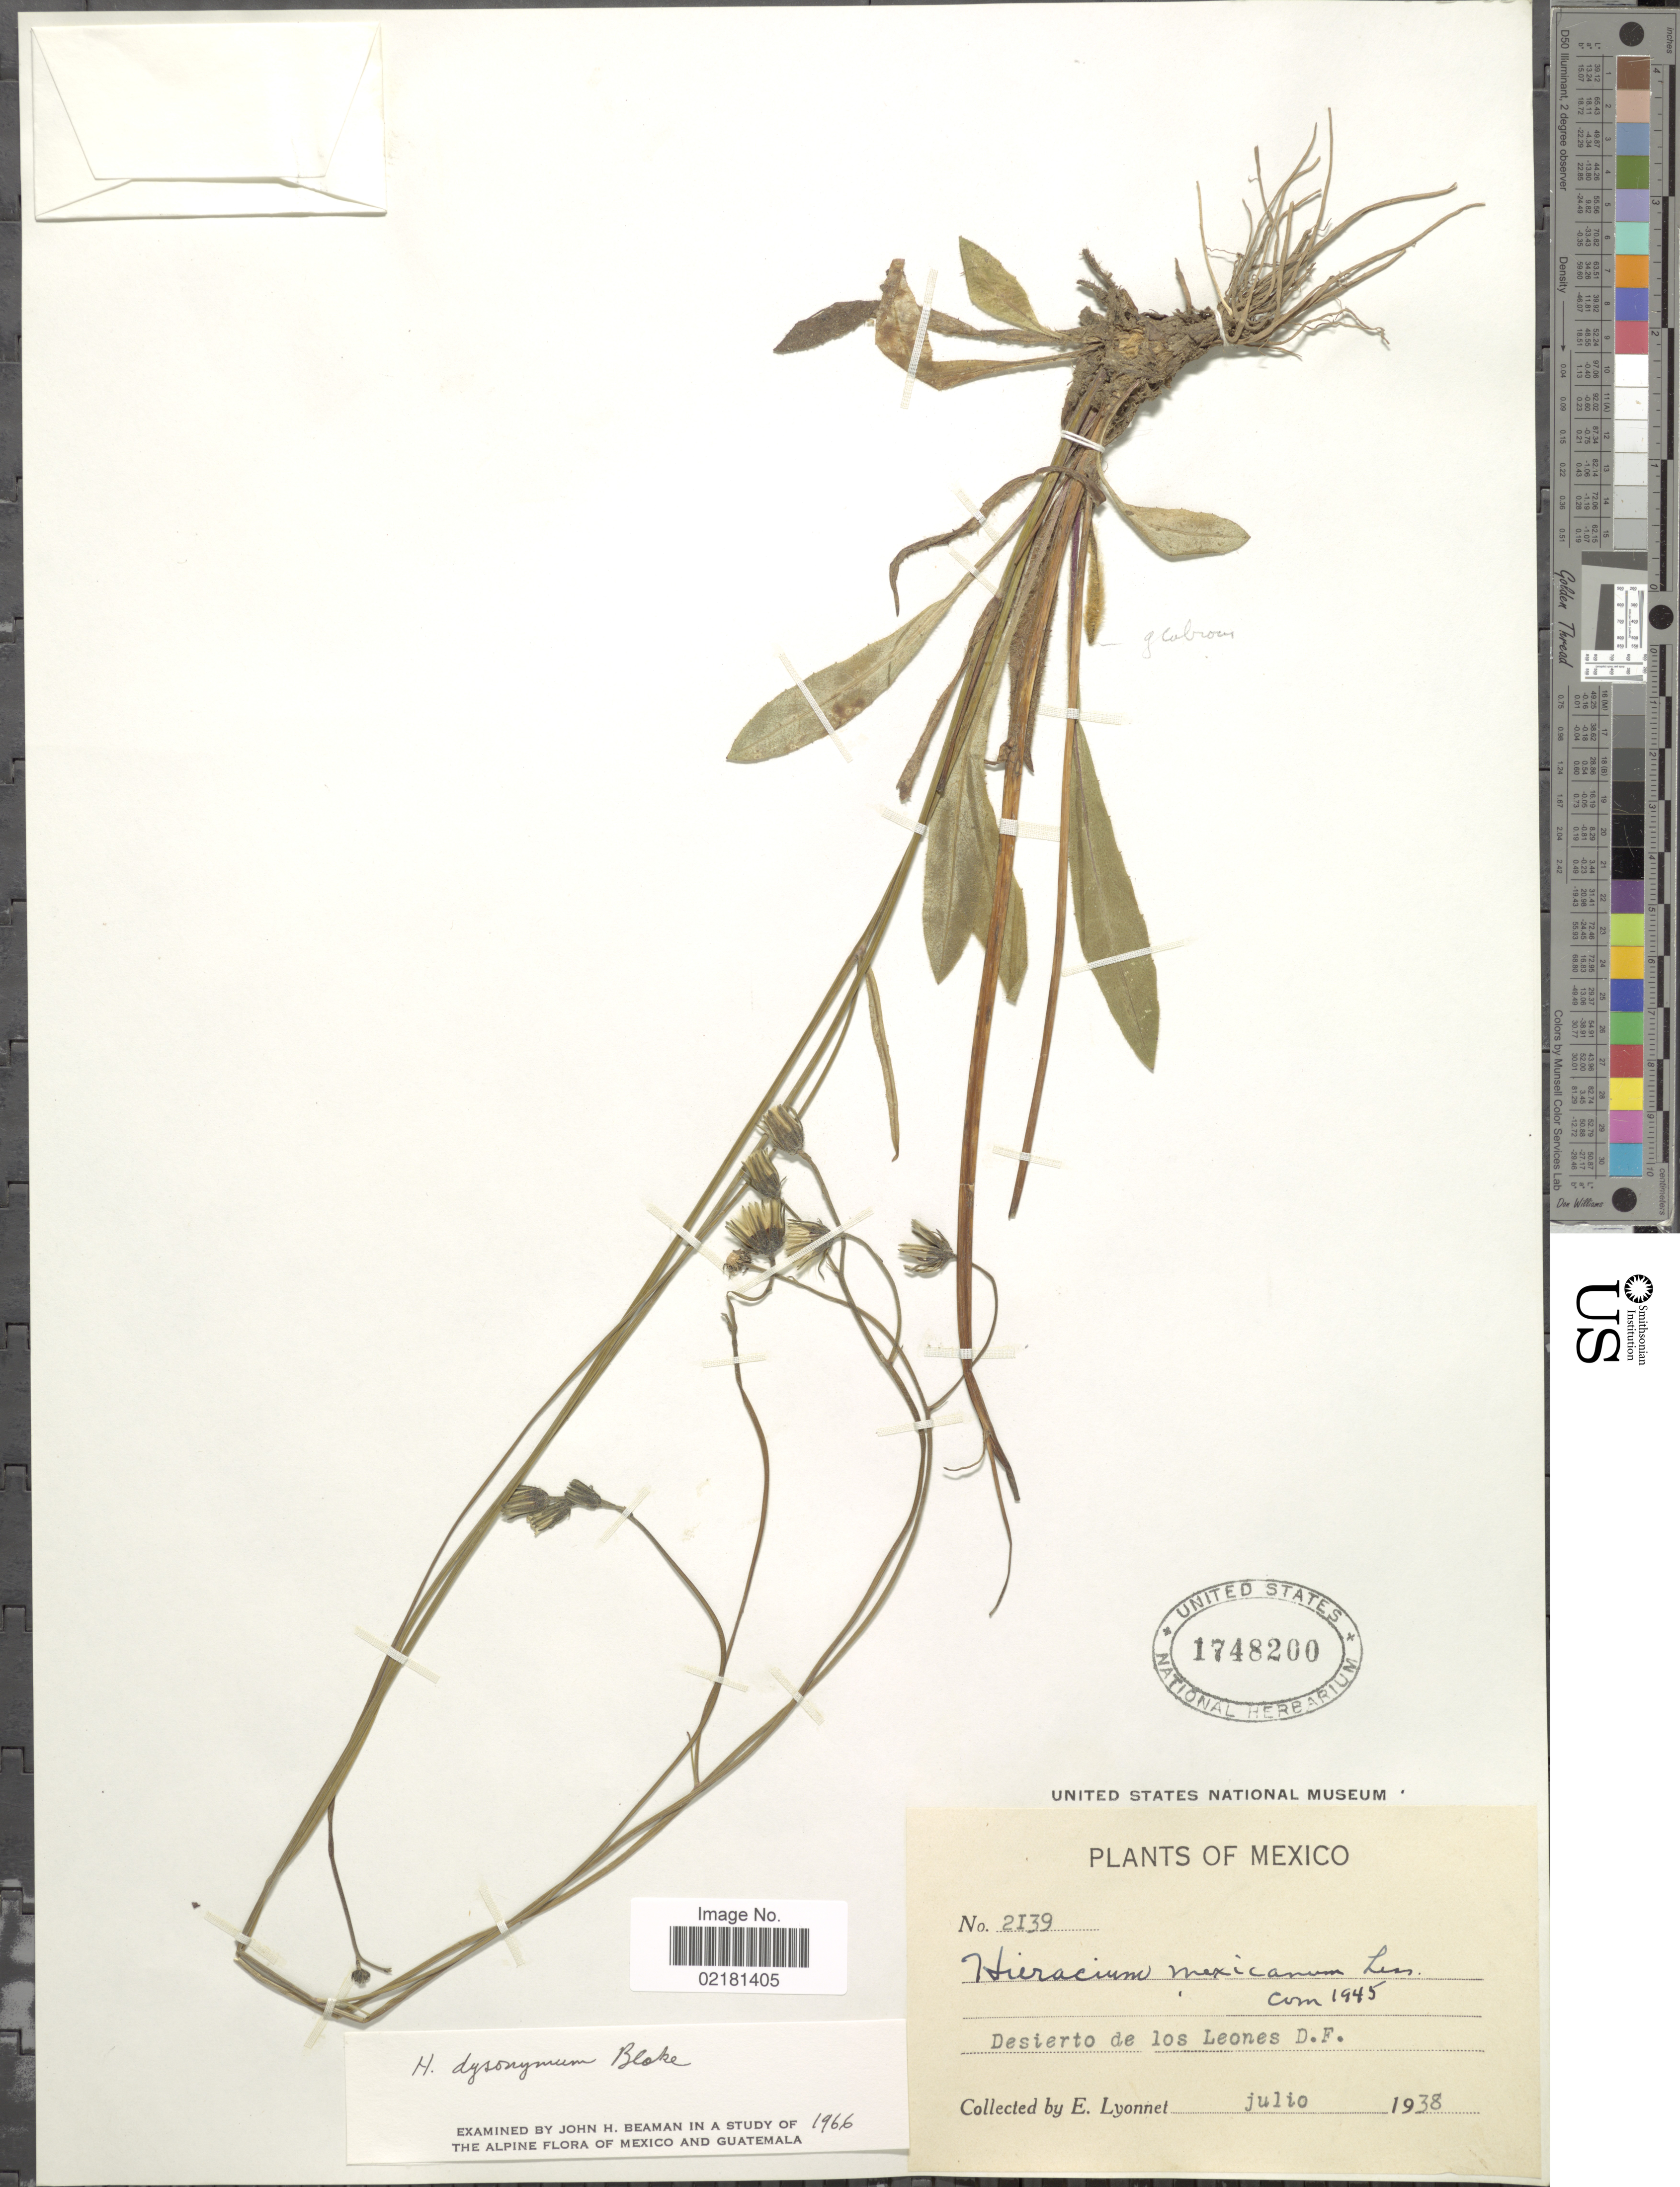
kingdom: Plantae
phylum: Tracheophyta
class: Magnoliopsida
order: Asterales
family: Asteraceae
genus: Hieracium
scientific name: Hieracium dysonymum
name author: S.F. Blake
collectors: E. Lyonnet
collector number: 2139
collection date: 1938-07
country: Mexico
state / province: Distrito Federal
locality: Desierto de los Leones.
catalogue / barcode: US 1748200